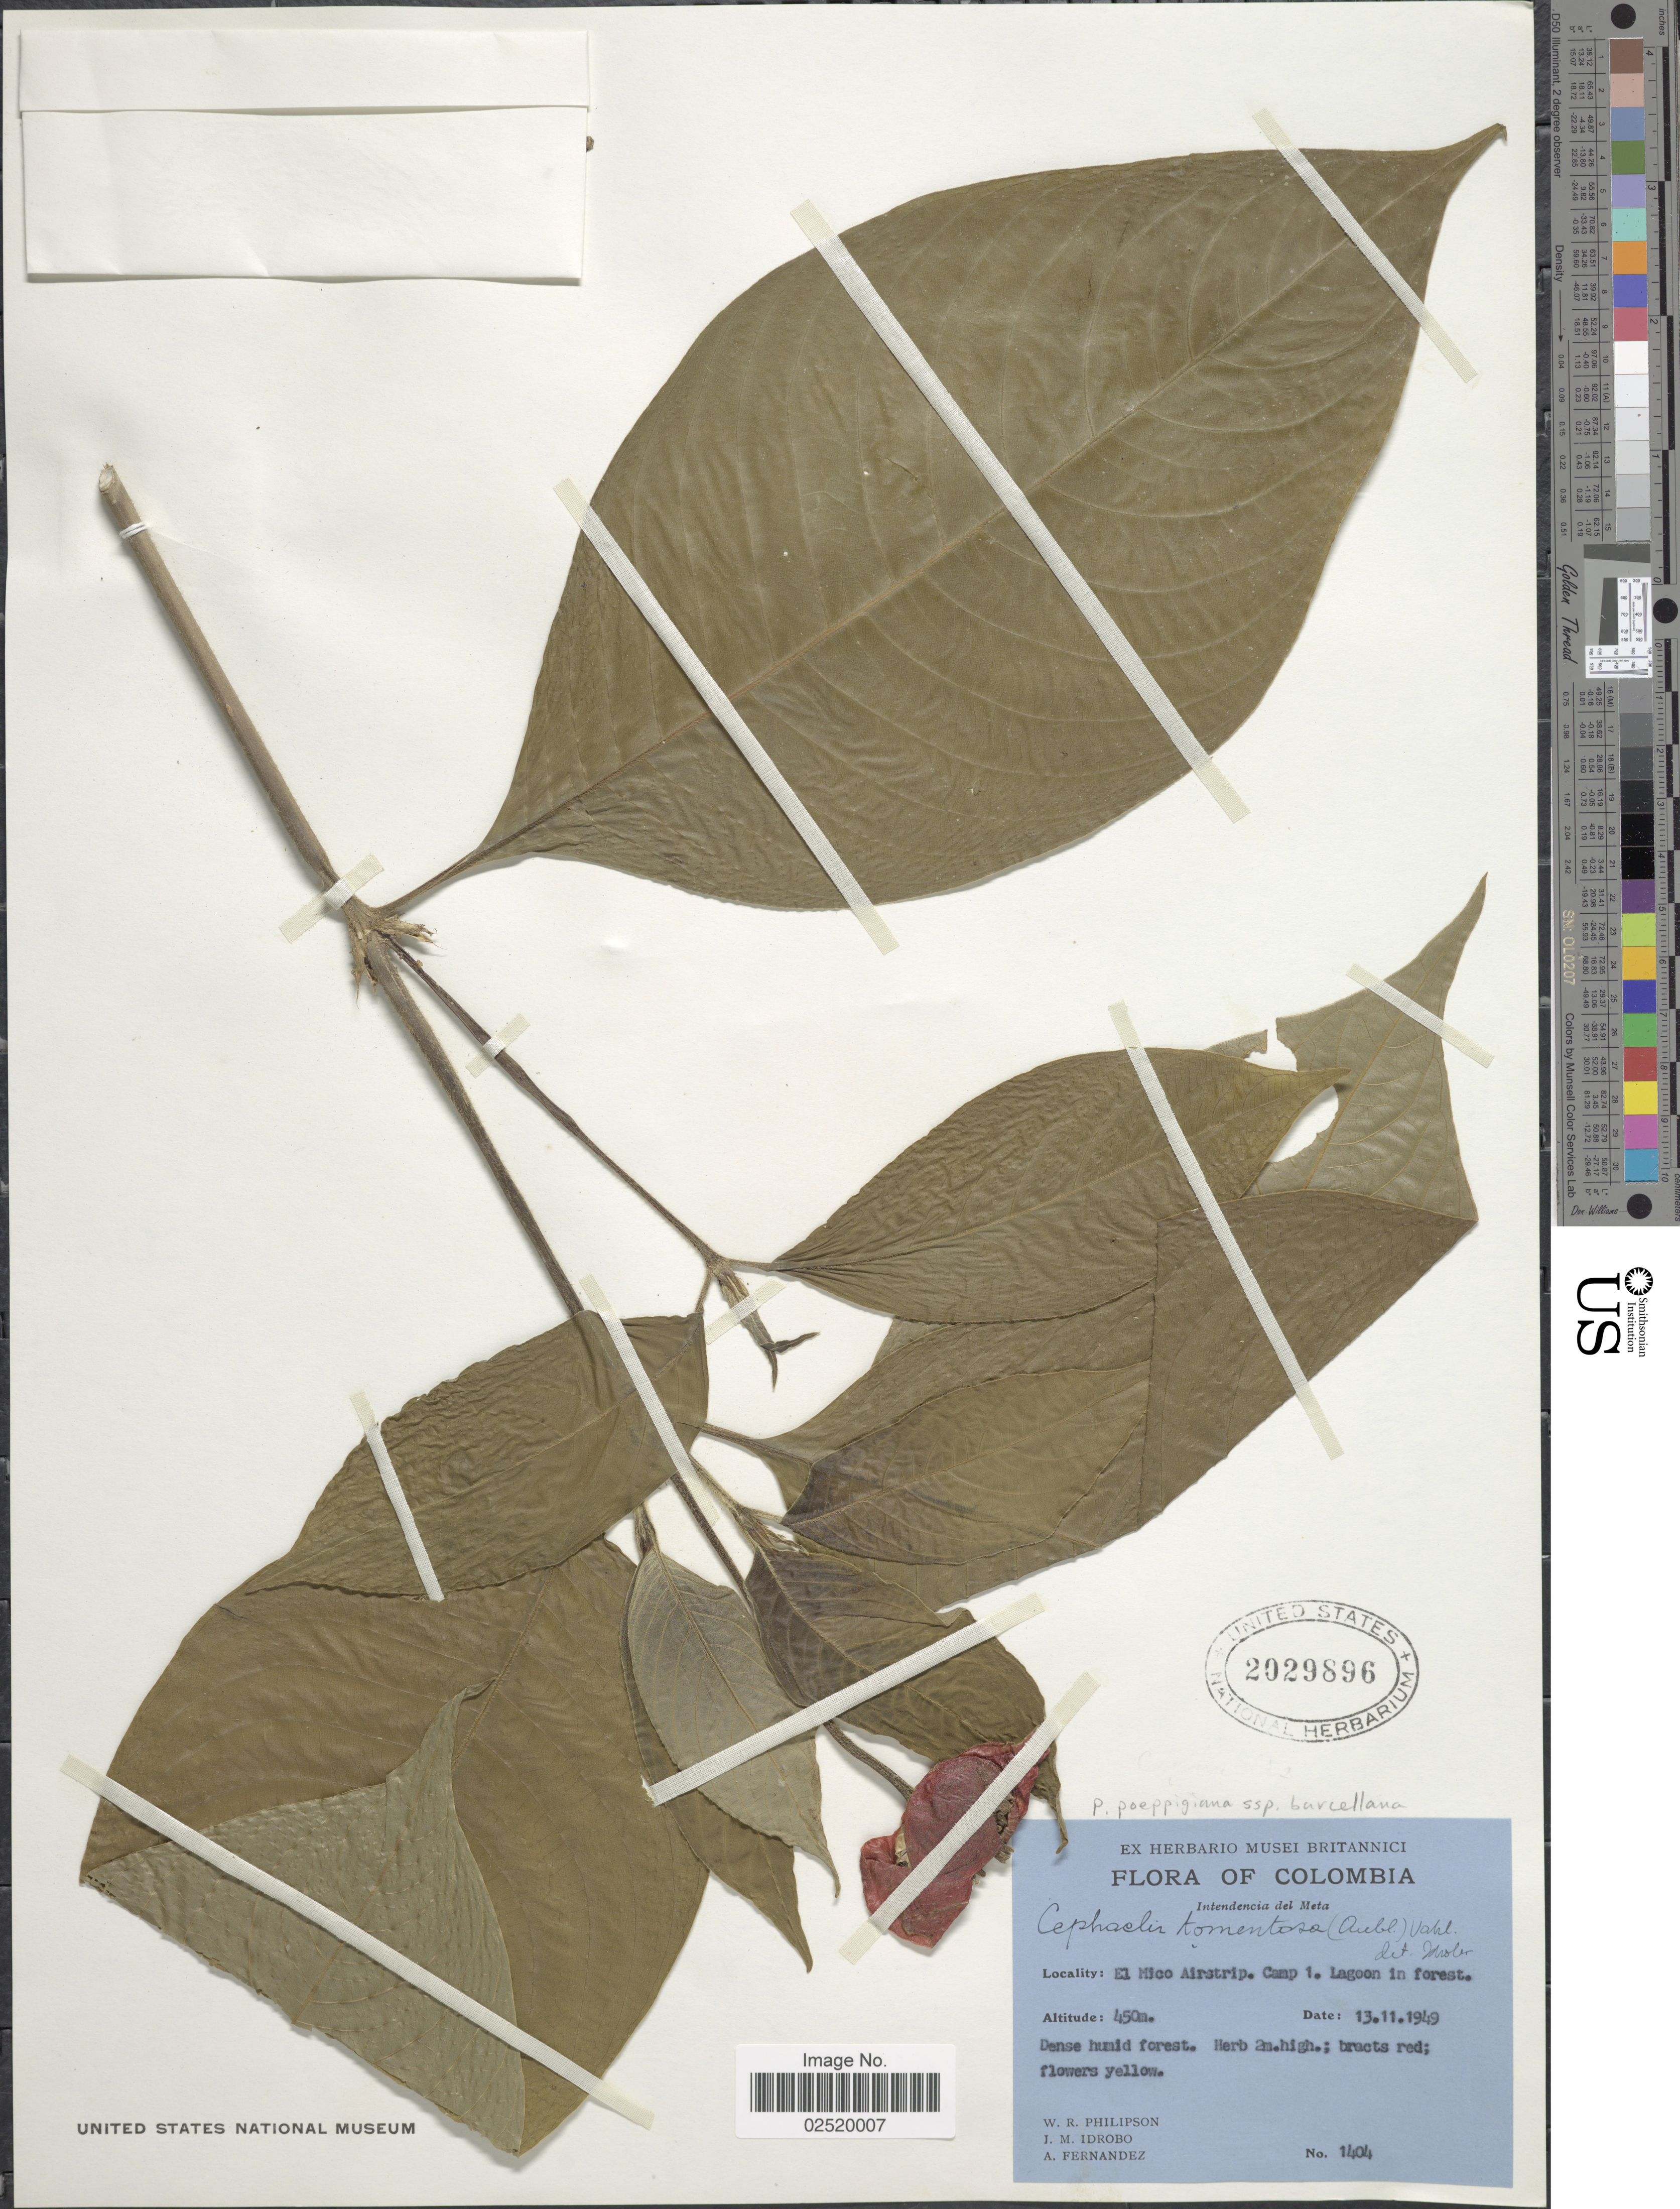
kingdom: Plantae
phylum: Tracheophyta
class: Magnoliopsida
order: Gentianales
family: Rubiaceae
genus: Psychotria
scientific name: Psychotria poeppigiana subsp. barcellana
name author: (Müll. Arg.) Steyerm.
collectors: W. R. Philipson, J. M. Idrobo & A. Fernandez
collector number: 1404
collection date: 1949-11-13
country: Colombia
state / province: Meta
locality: Intendencia El Meta, El Mico Airstrip, Camp 1, Lagoon in forest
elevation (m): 450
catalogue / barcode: US 2029896